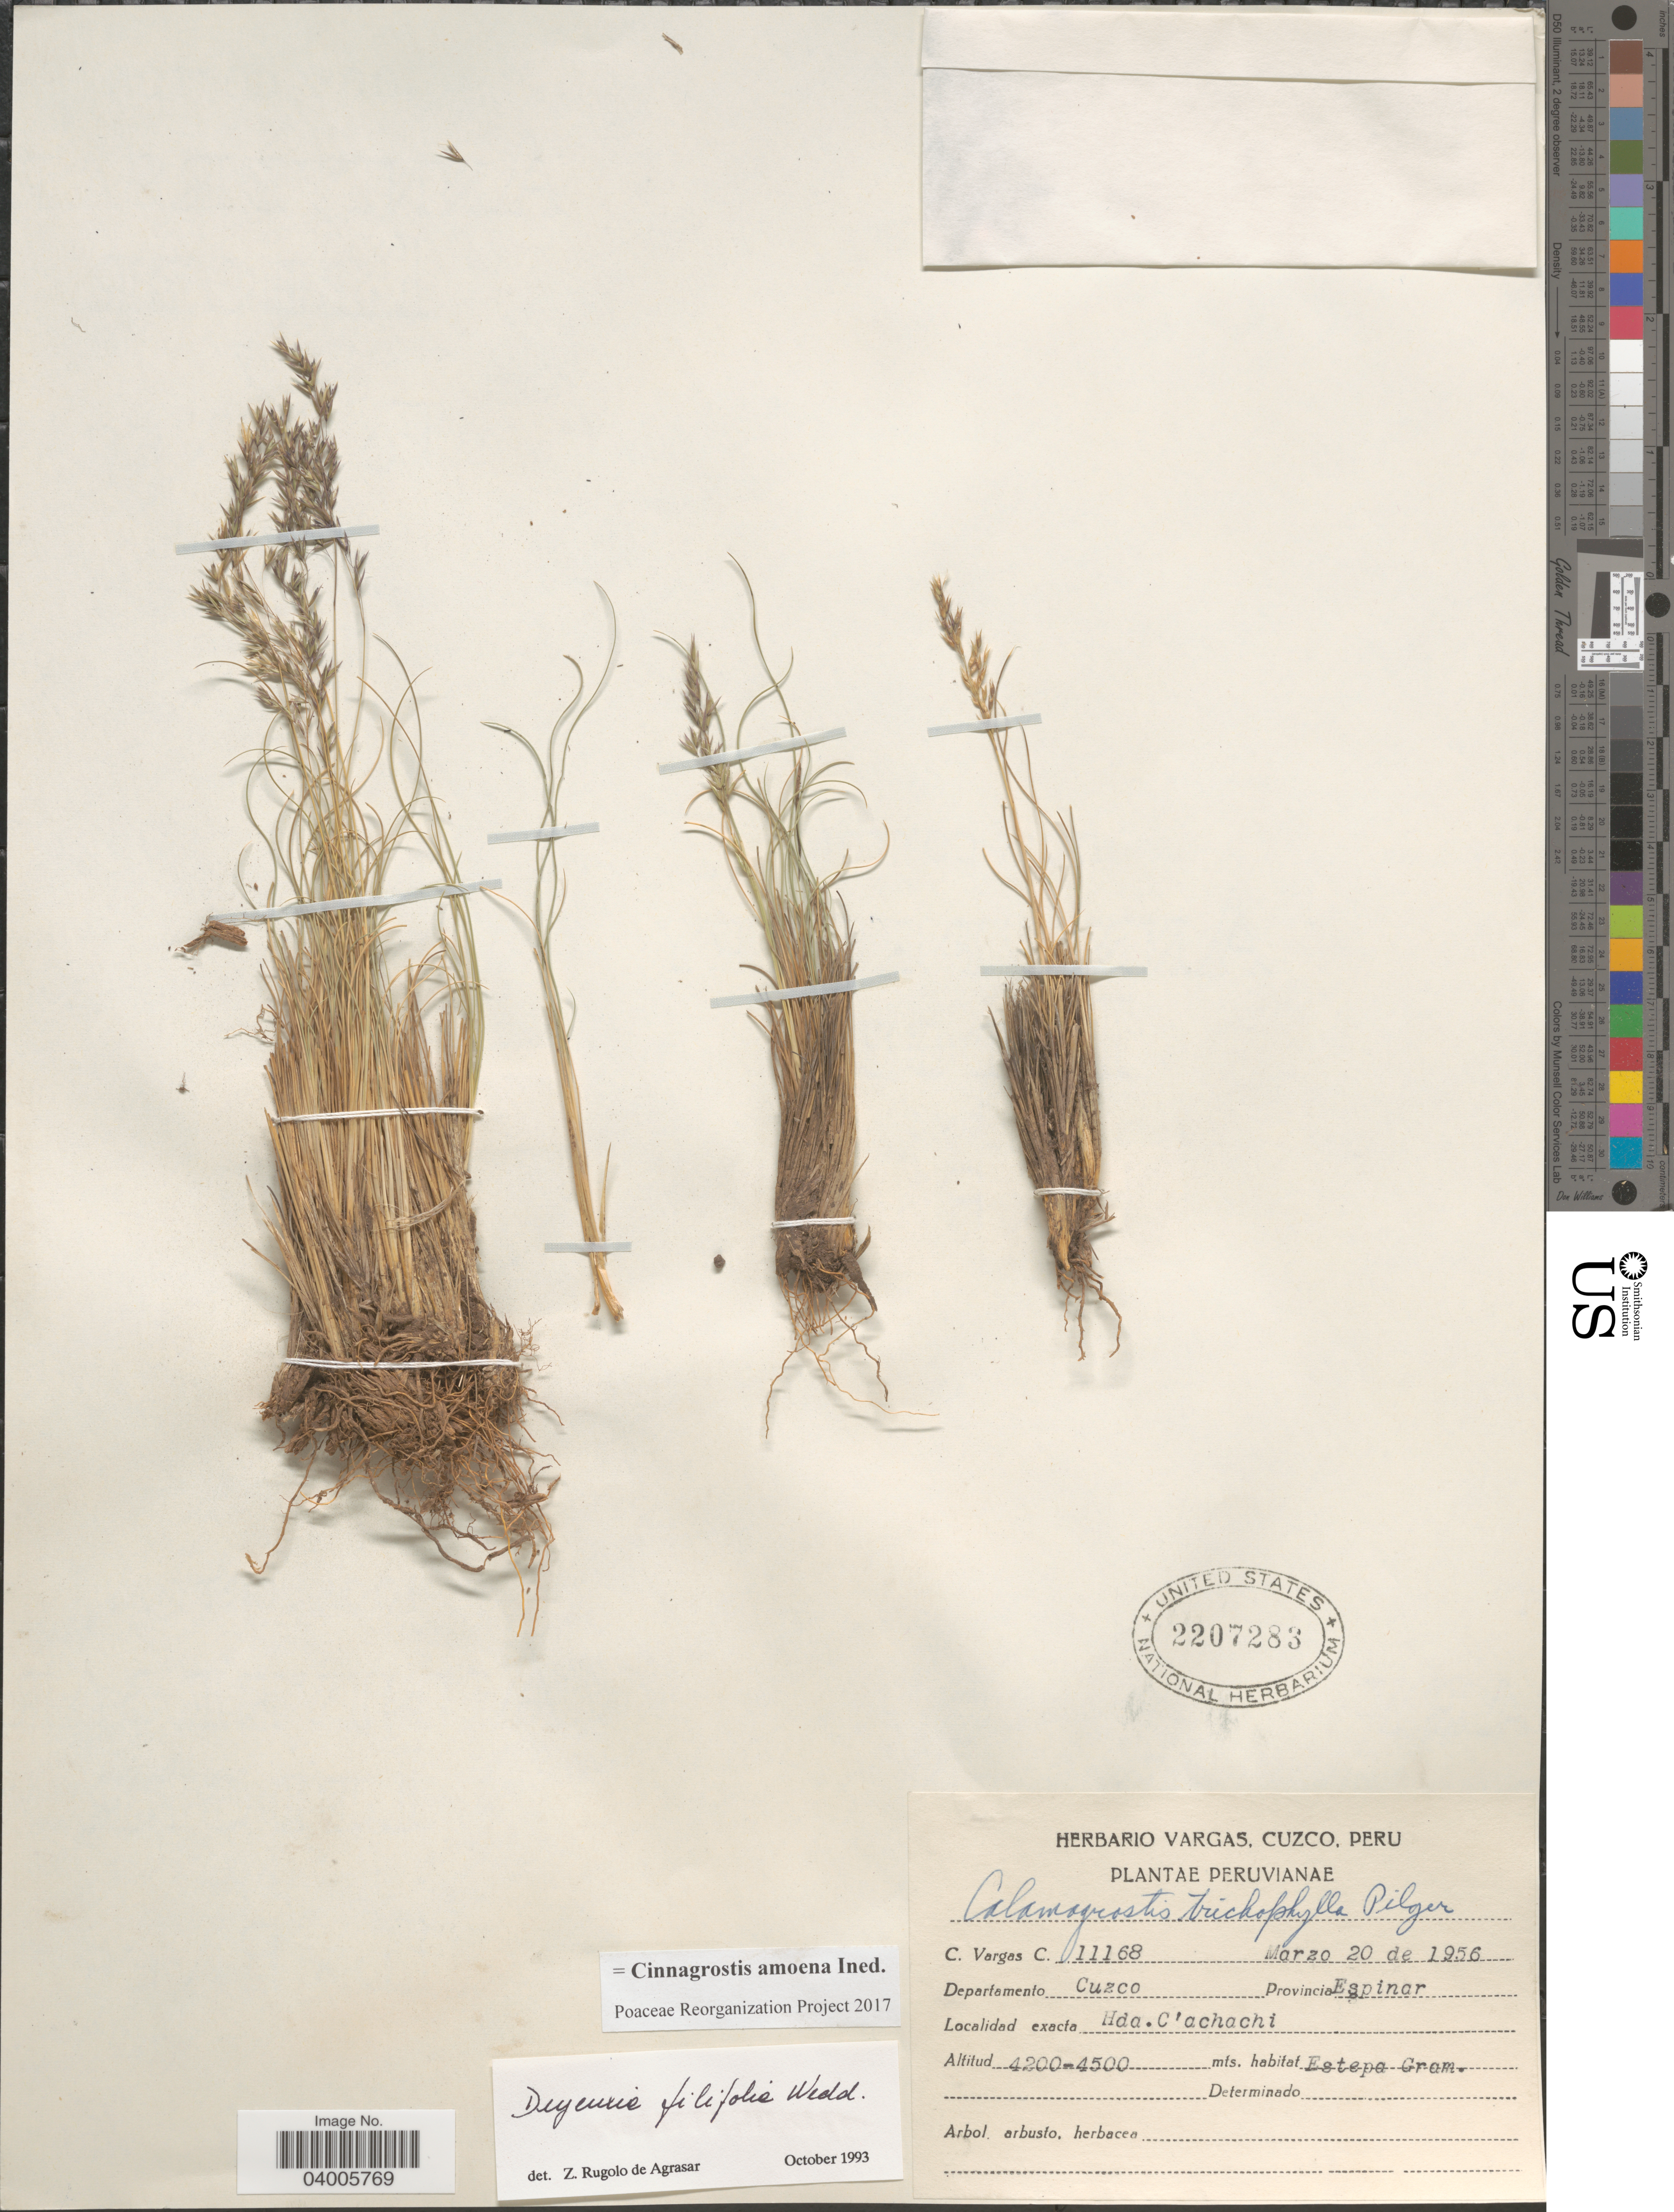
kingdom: Plantae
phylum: Tracheophyta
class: Liliopsida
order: Poales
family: Poaceae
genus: Cinnagrostis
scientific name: Cinnagrostis filifolia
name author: (Wedd.) P.M. Peterson et al.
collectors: C. Vargas Calderón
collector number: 11168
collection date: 1956-03-20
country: Peru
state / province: Cusco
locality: Departamento Cuzco. Provincia Espinar. Hda.C'achachi.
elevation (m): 4200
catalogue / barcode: US 2207283